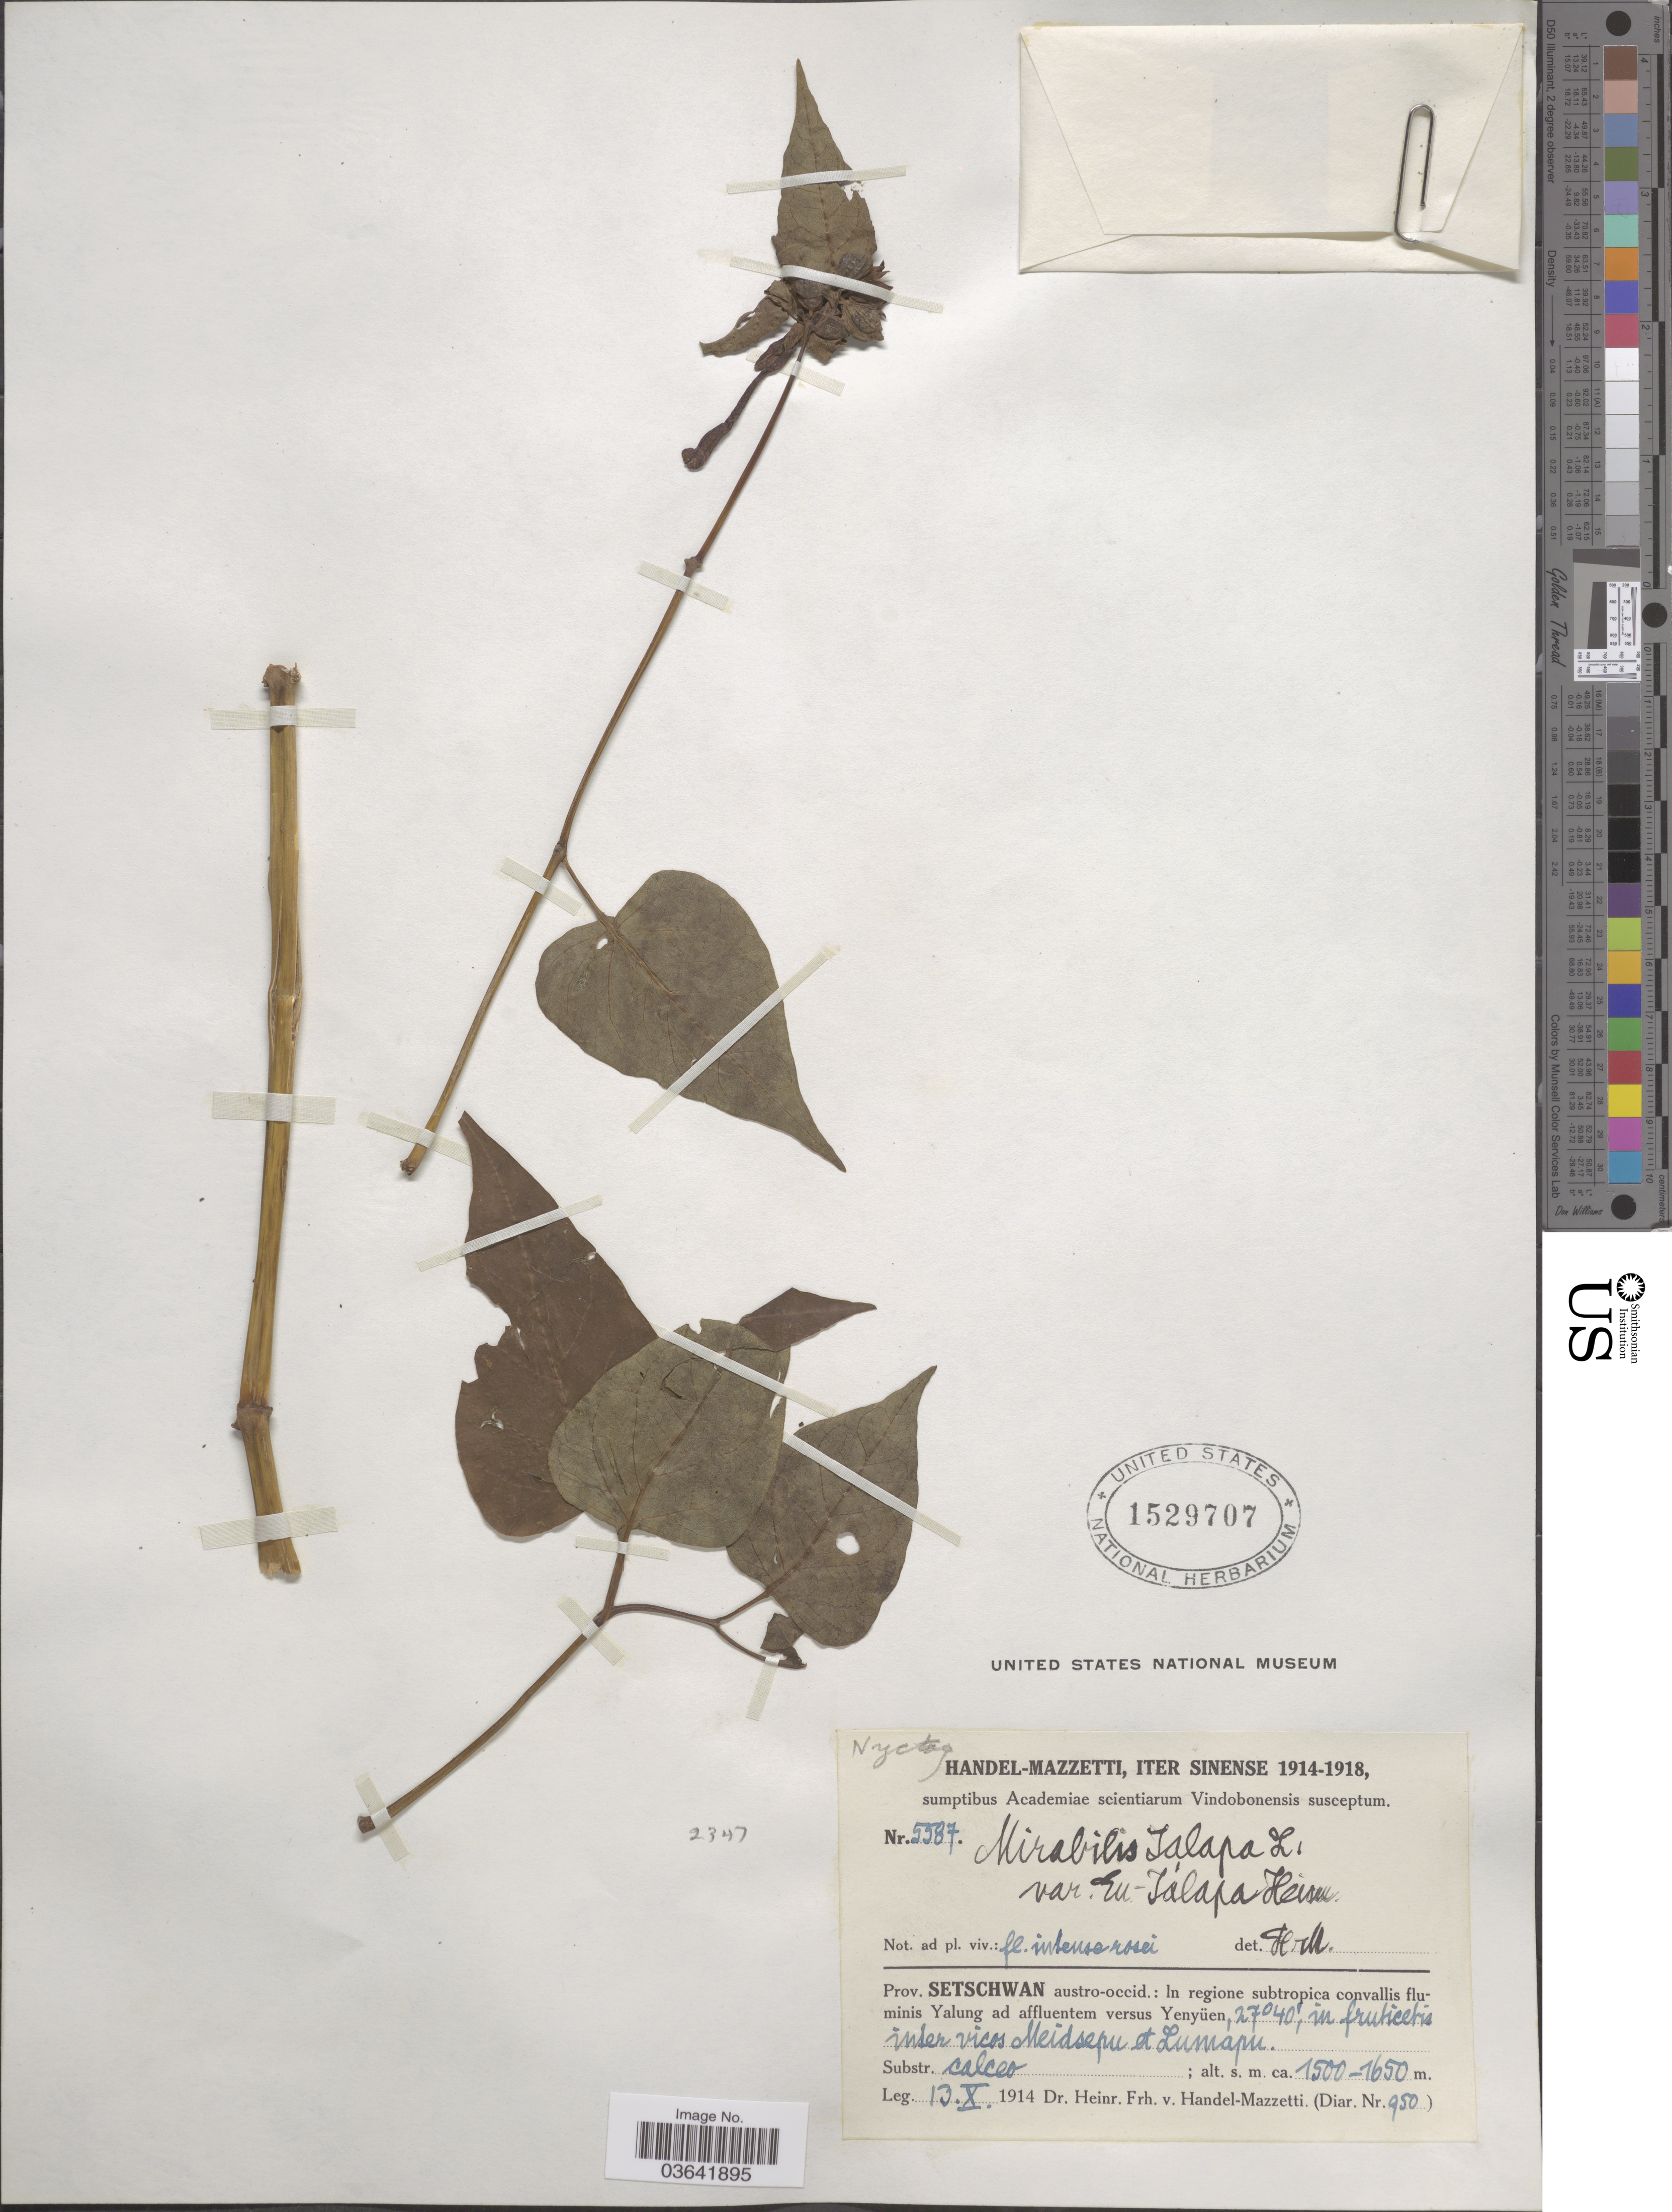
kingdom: Plantae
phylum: Tracheophyta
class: Magnoliopsida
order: Caryophyllales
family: Nyctaginaceae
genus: Mirabilis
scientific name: Mirabilis jalapa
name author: L.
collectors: H. Handel-Mazzetti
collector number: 5587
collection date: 1914-10-13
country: China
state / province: Sichuan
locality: Prov. Setschwan austro-occid.: In regione subtropica convallis fluminis Yalung ad affluentem versus Yenyüen. Inter vicos Meidsepu [interpreted] et Zumapu.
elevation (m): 1500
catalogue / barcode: US 1529707